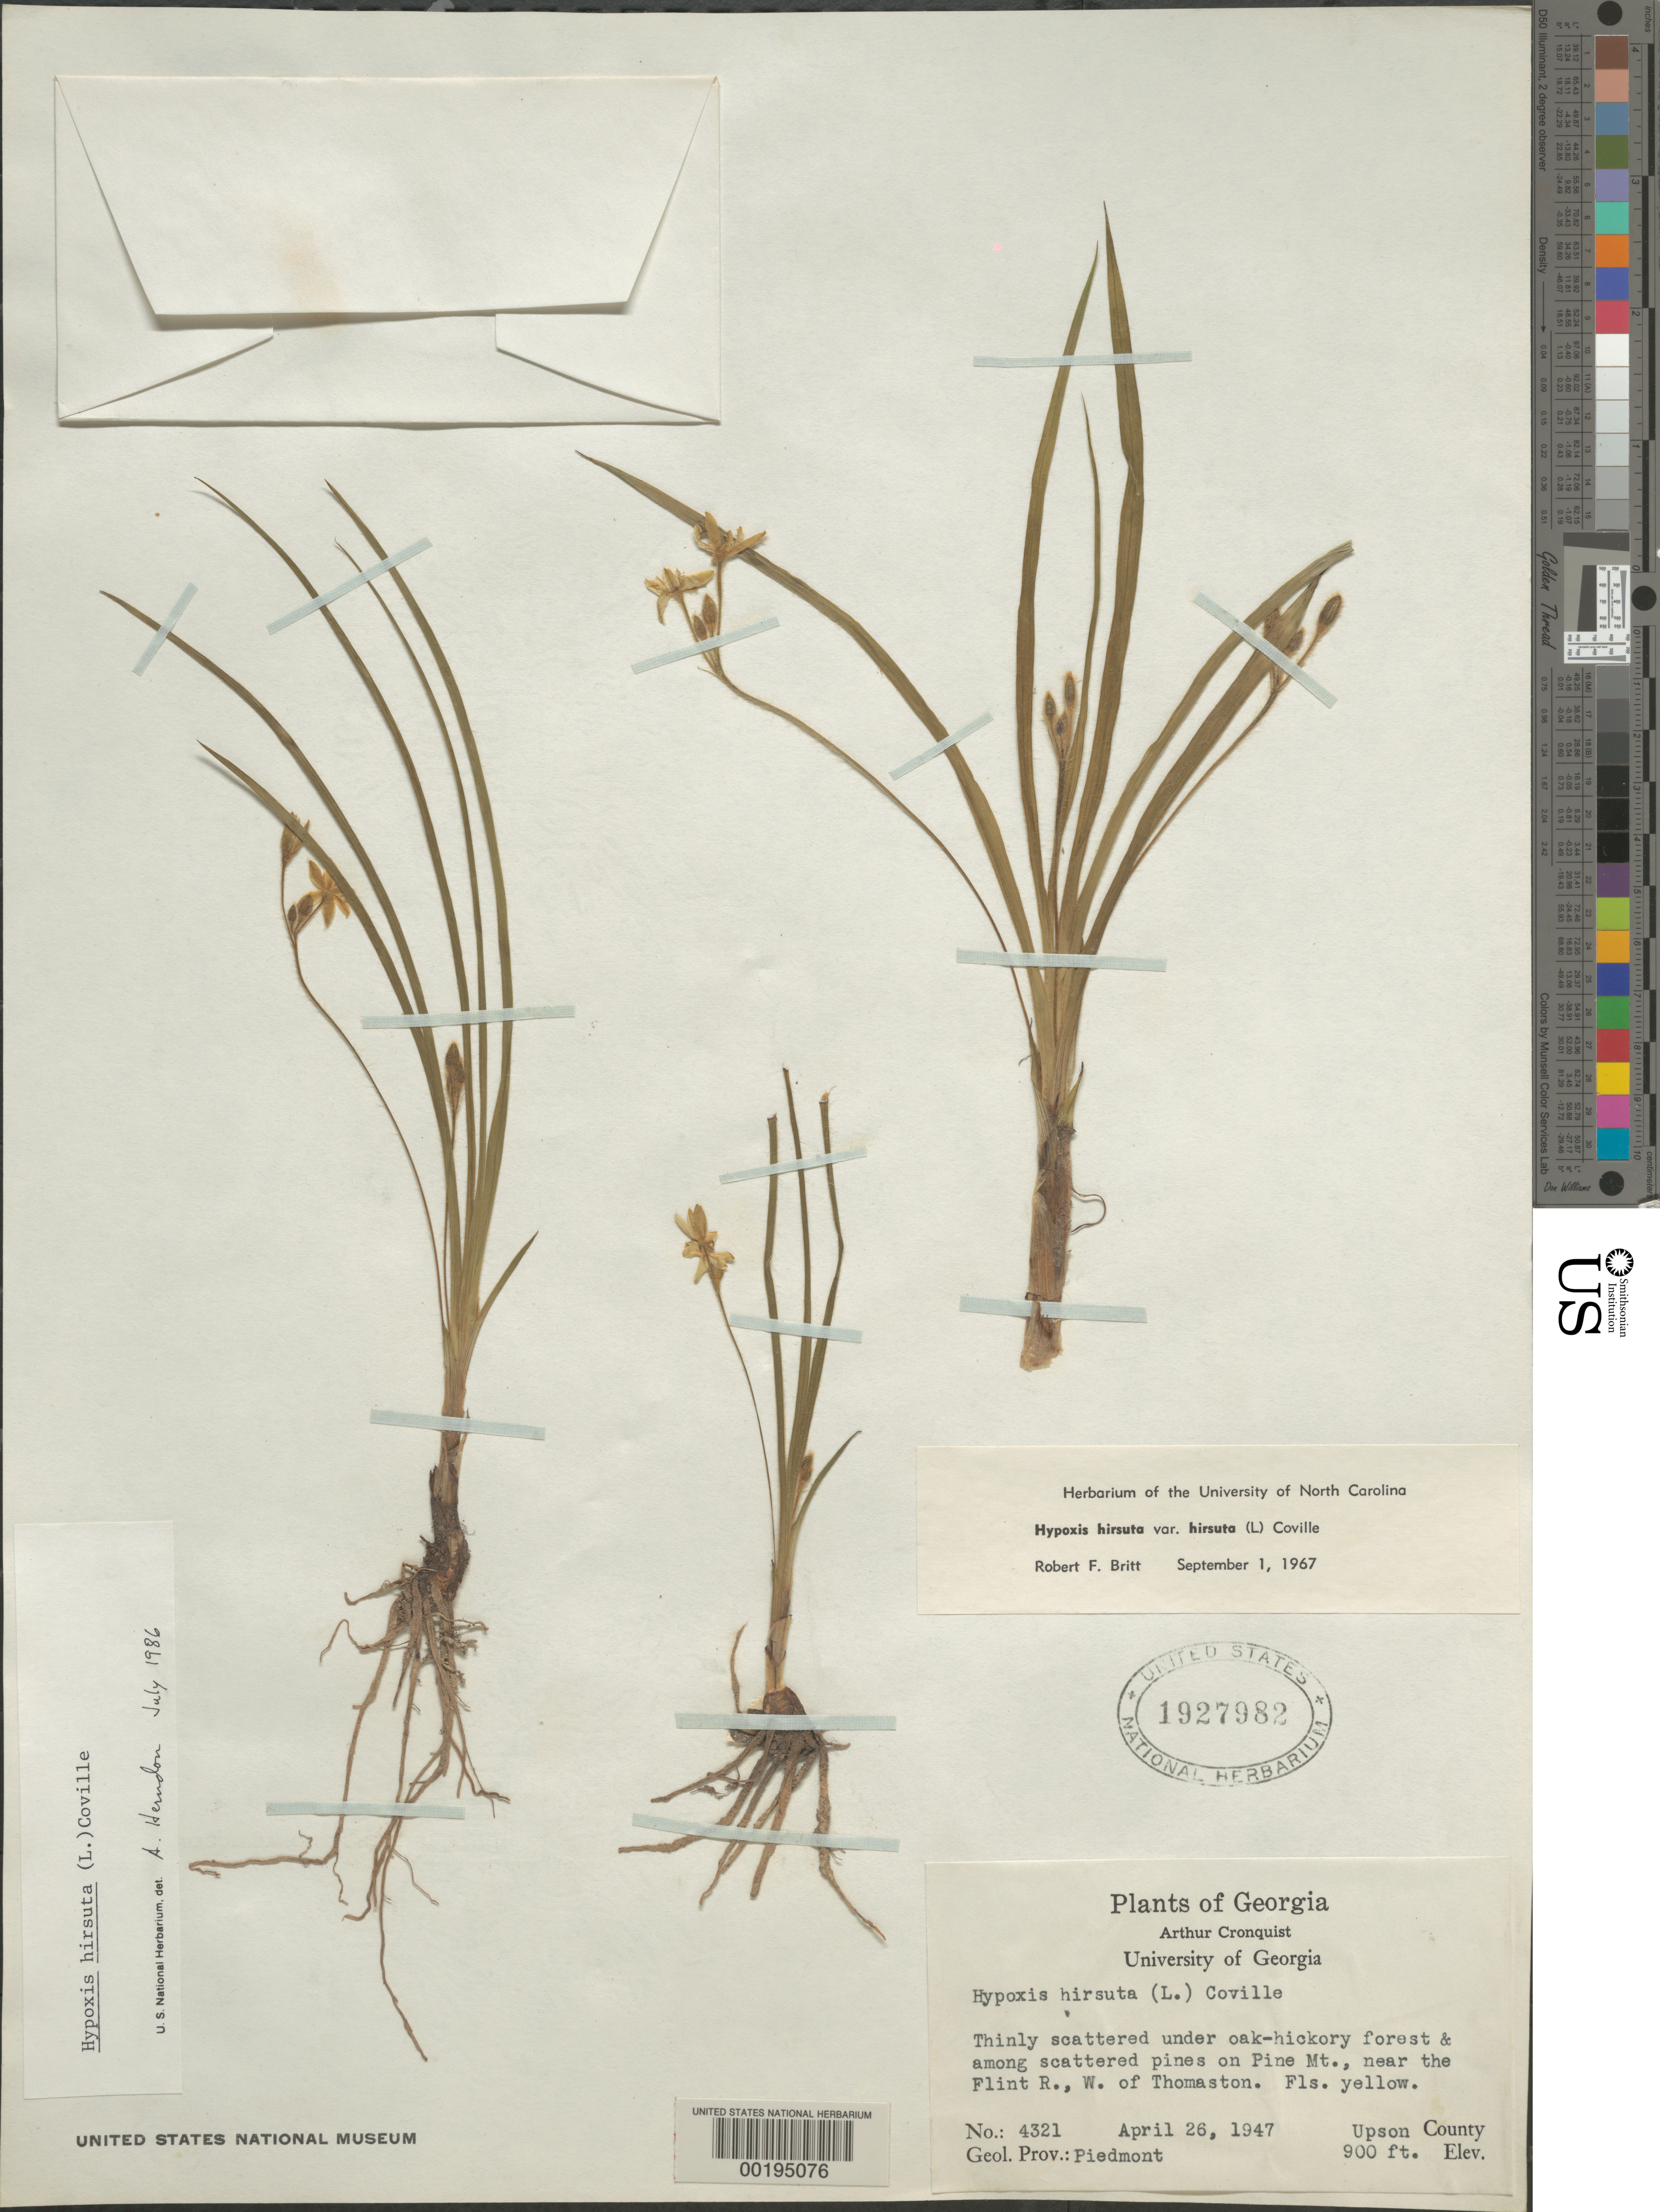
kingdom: Plantae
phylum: Tracheophyta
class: Liliopsida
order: Asparagales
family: Hypoxidaceae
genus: Hypoxis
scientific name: Hypoxis hirsuta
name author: (L.) Coville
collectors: A. J. Cronquist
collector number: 4321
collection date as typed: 26 Apr 1947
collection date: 1947-04-26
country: United States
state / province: Georgia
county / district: Upson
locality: On pine mountain, near the flint river, w of thomaston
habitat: Forest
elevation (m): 274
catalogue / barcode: US 1927982